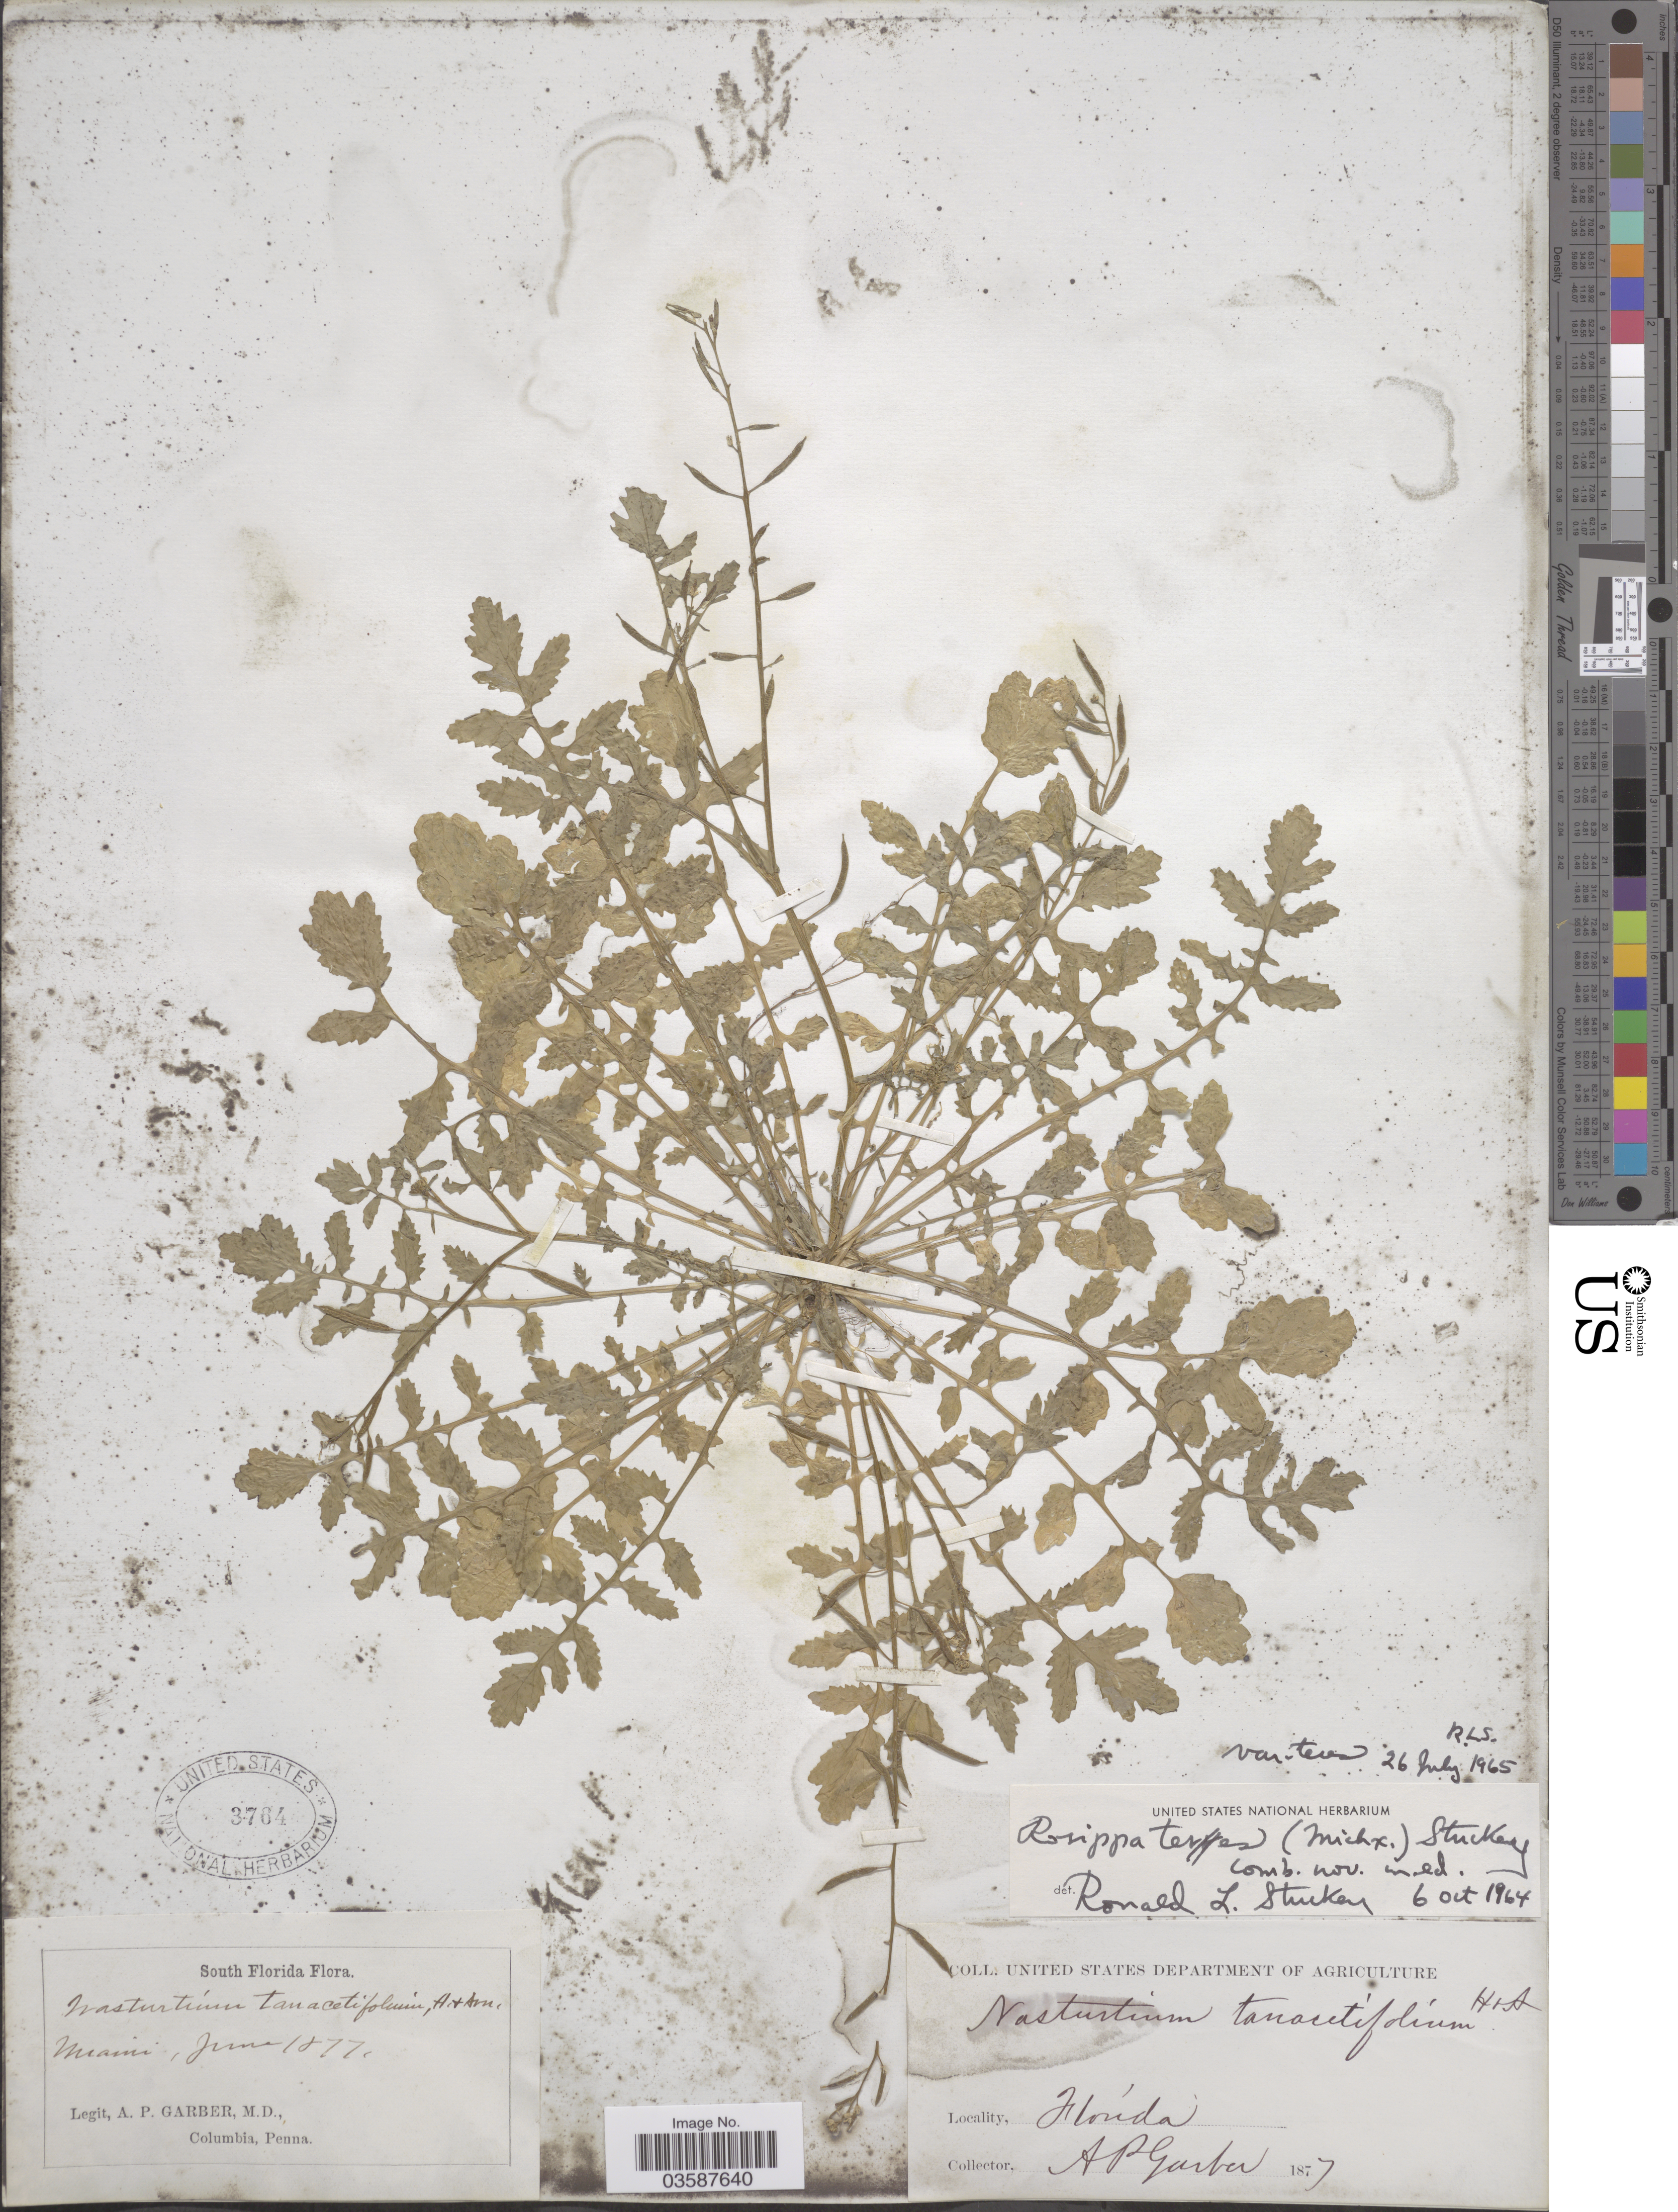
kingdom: Plantae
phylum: Tracheophyta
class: Magnoliopsida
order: Brassicales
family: Brassicaceae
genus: Rorippa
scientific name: Rorippa teres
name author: (Michx.) Stuckey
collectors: A. P. Garber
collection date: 1877-06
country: United States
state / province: Florida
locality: South Florida. Miami.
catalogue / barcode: US 3764